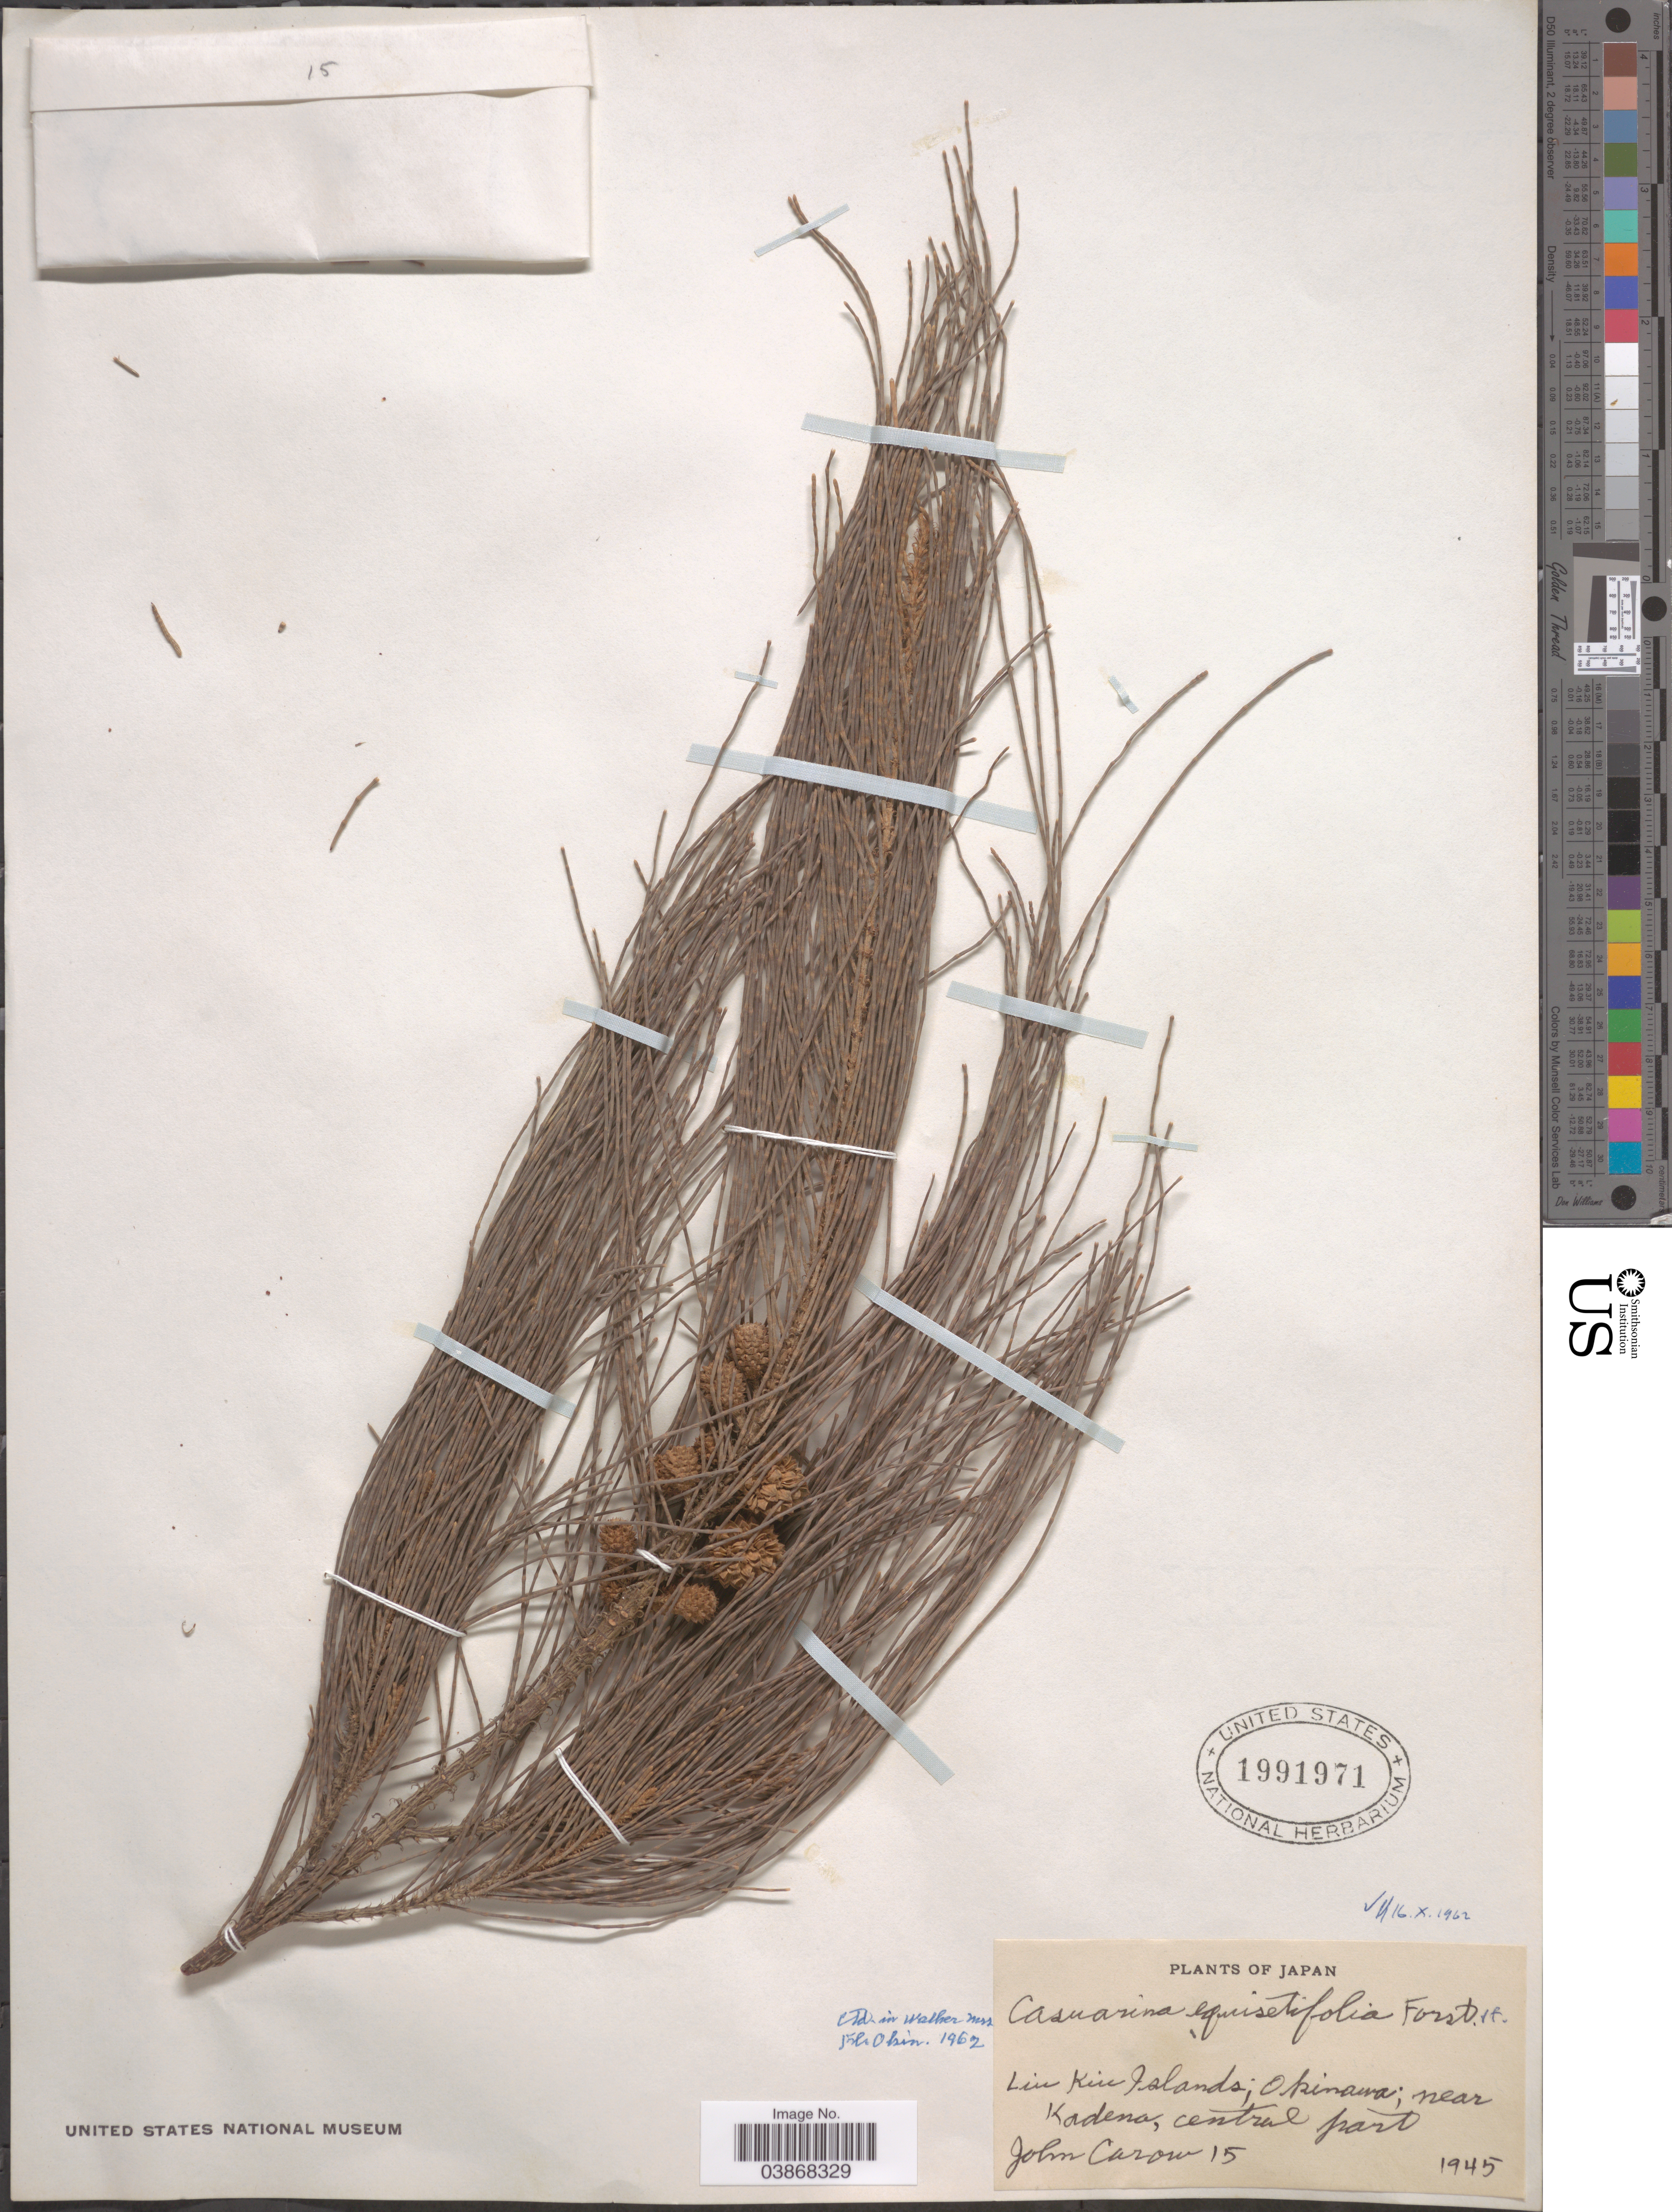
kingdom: Plantae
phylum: Tracheophyta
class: Magnoliopsida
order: Fagales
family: Casuarinaceae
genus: Casuarina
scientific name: Casuarina equisetifolia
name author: L.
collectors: J. Carow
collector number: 15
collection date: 1945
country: Japan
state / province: Okinawa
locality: Liu Kiu Islands; Okinawa; near Kadena, central part.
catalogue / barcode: US 1991971